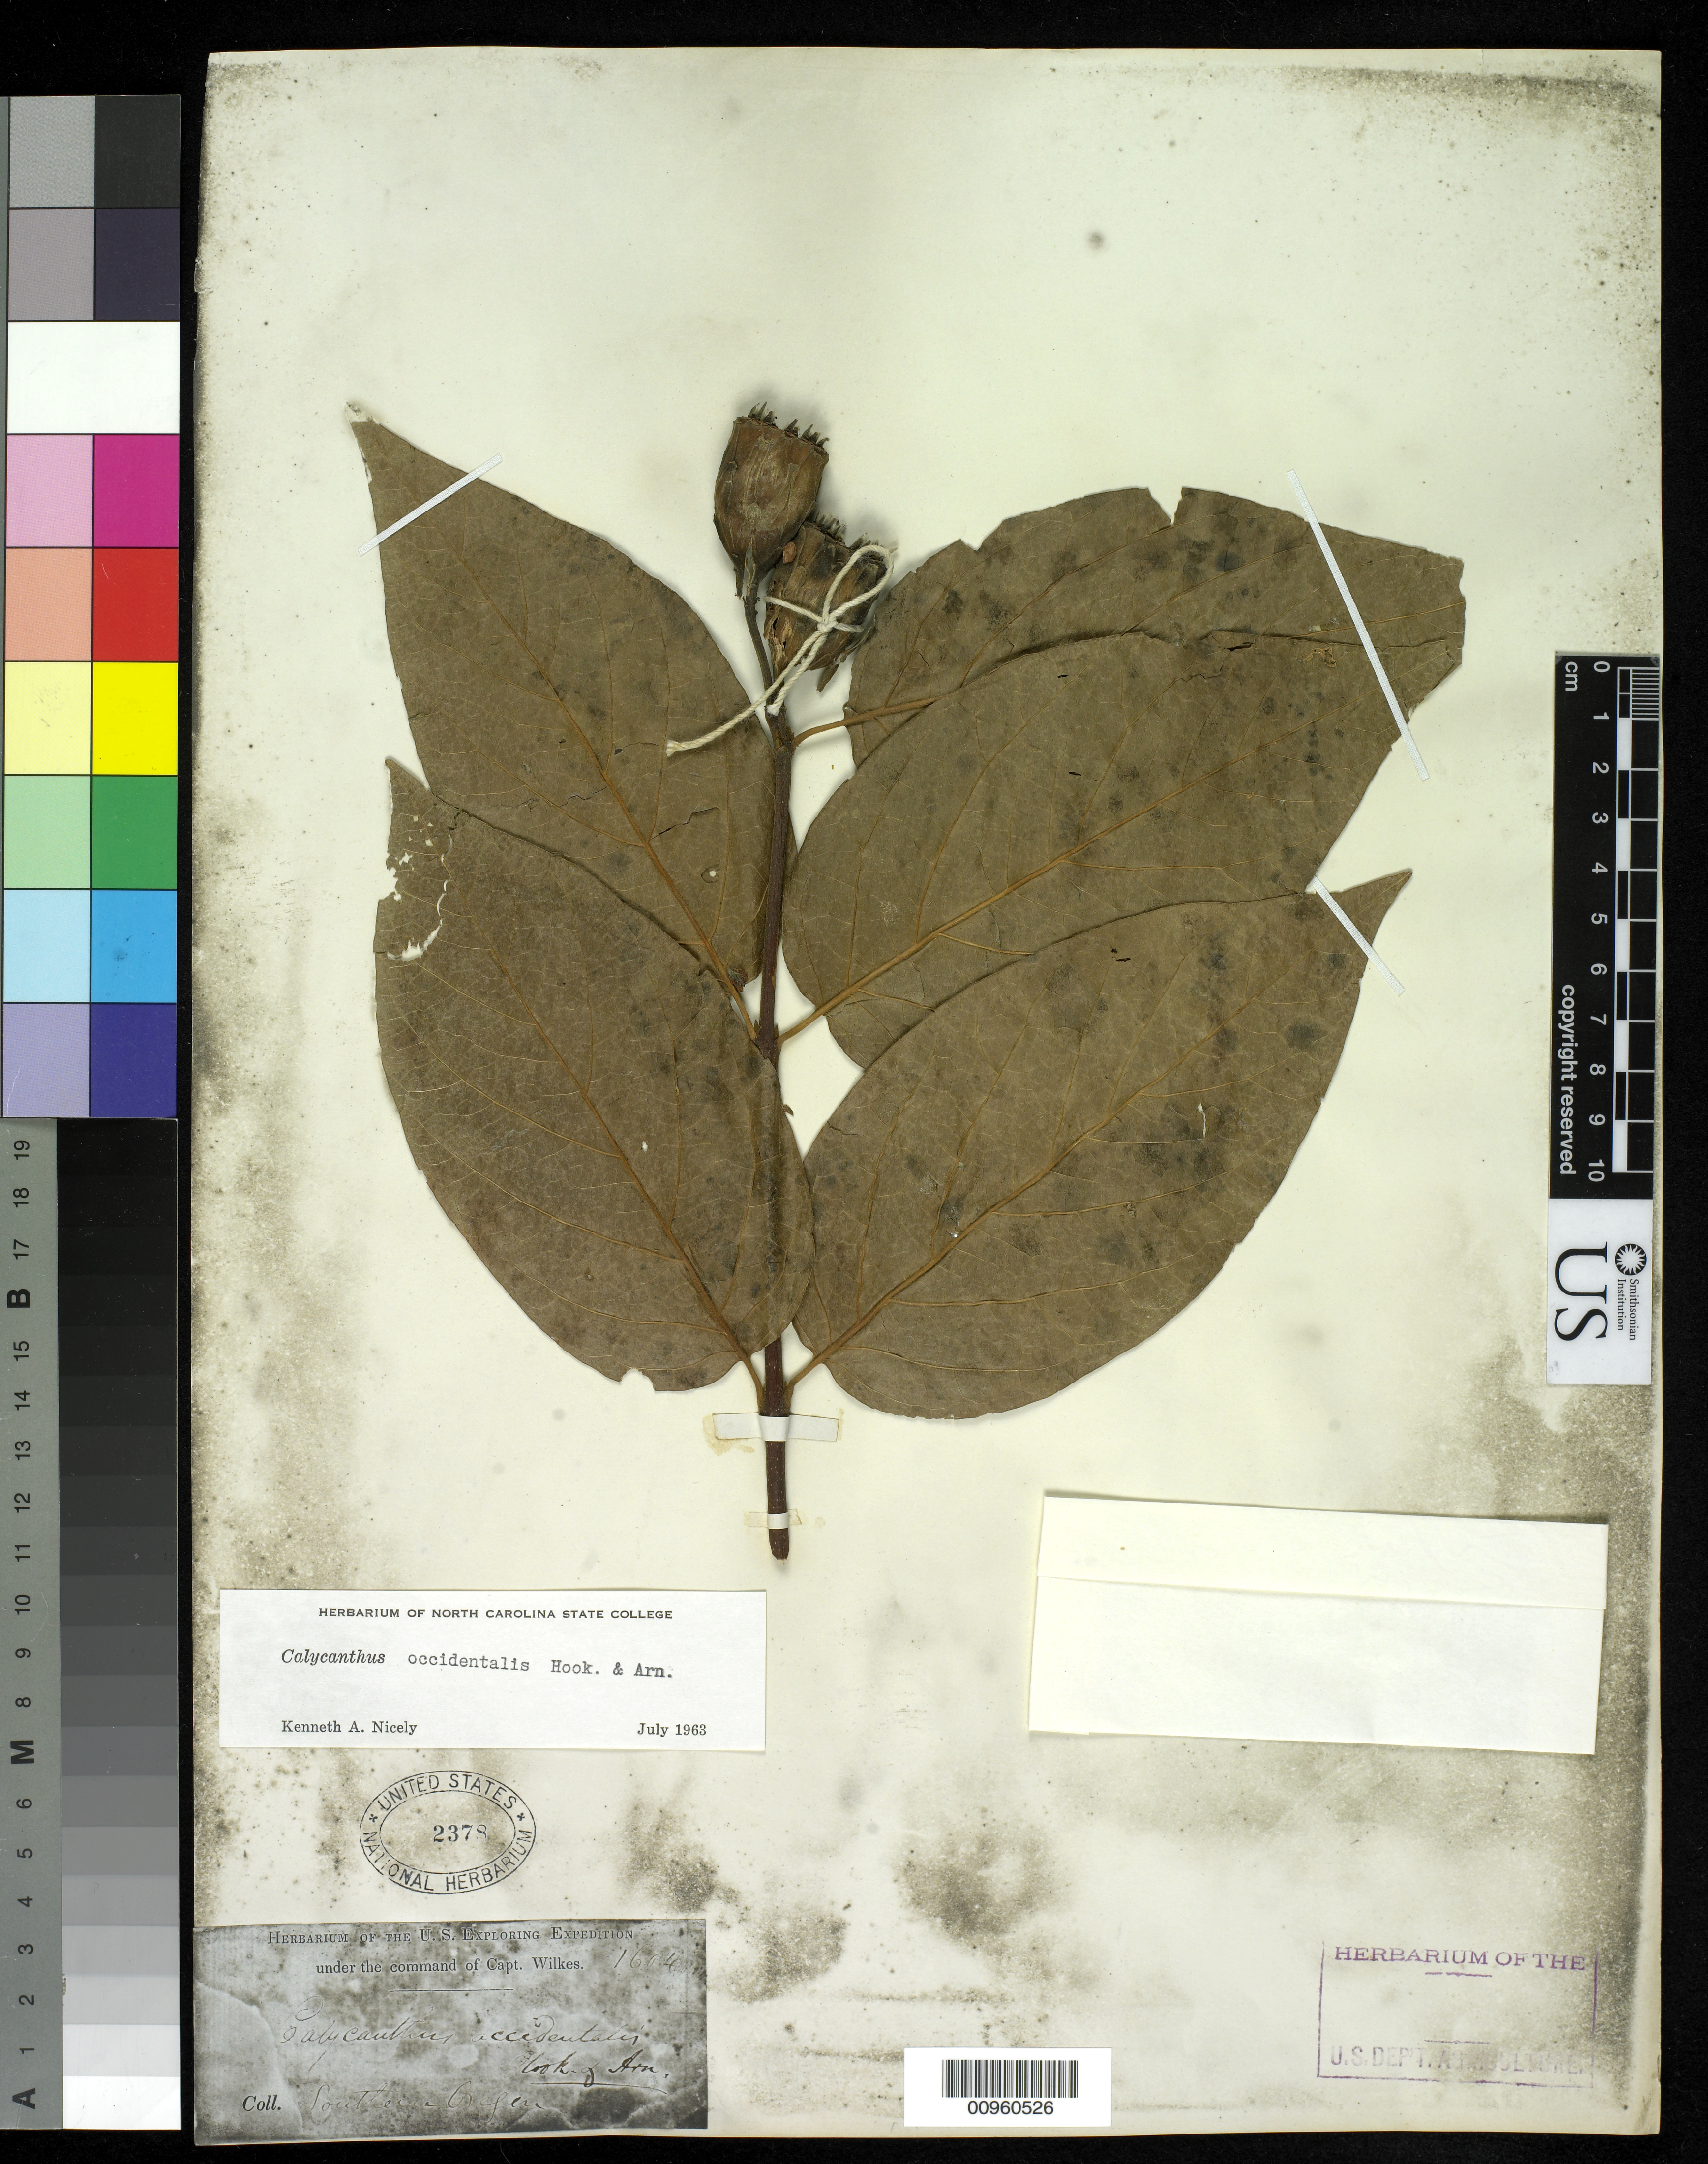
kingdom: Plantae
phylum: Tracheophyta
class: Magnoliopsida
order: Laurales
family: Calycanthaceae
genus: Calycanthus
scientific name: Calycanthus occidentalis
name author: Hook. & Arn.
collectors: Wilkes Explor. Exped.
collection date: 1838/1842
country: United States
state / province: Oregon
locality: Southern Oregon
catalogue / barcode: US 2378